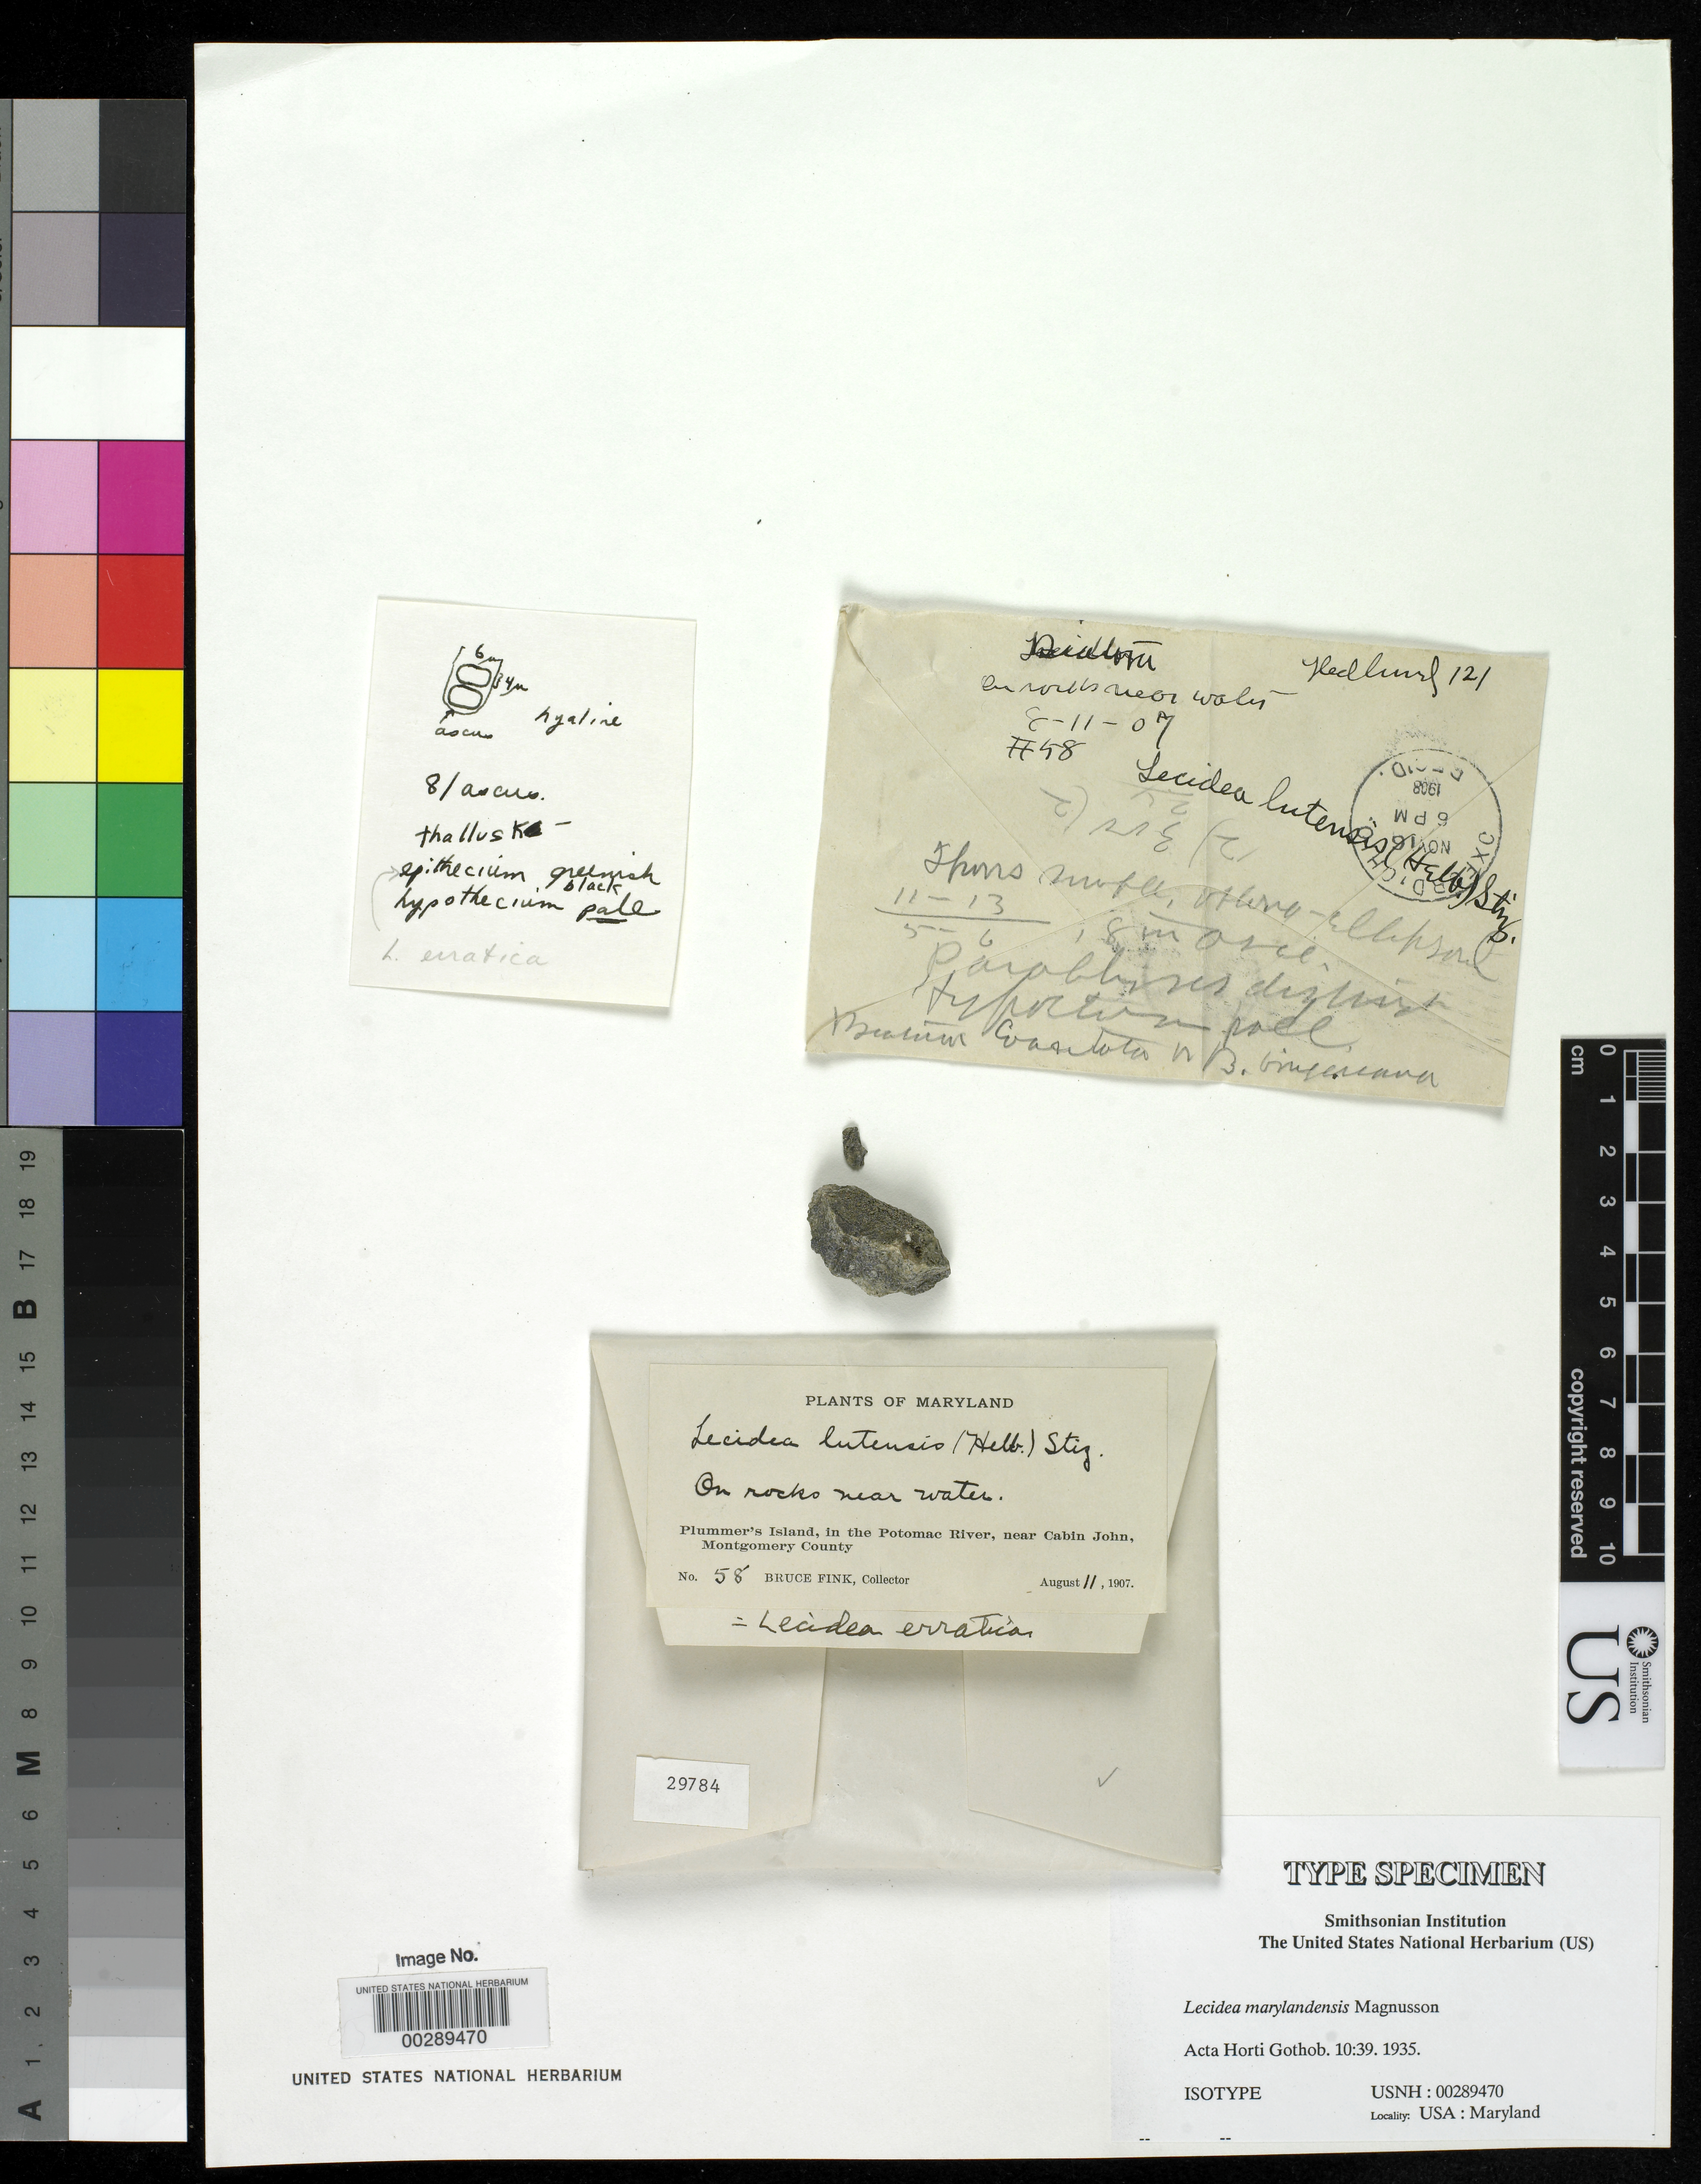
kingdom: Fungi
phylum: Ascomycota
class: Lecanoromycetes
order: Lecideales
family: Lecideaceae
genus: Lecidea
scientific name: Lecidea marylandensis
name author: H. Magn.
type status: Possible Isotype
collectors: B. Fink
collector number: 58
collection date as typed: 11 Aug 1907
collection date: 1907-08-11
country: United States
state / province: Maryland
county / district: Montgomery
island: Plummers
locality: Plummer's Island, Potomac River, near Cabin John.